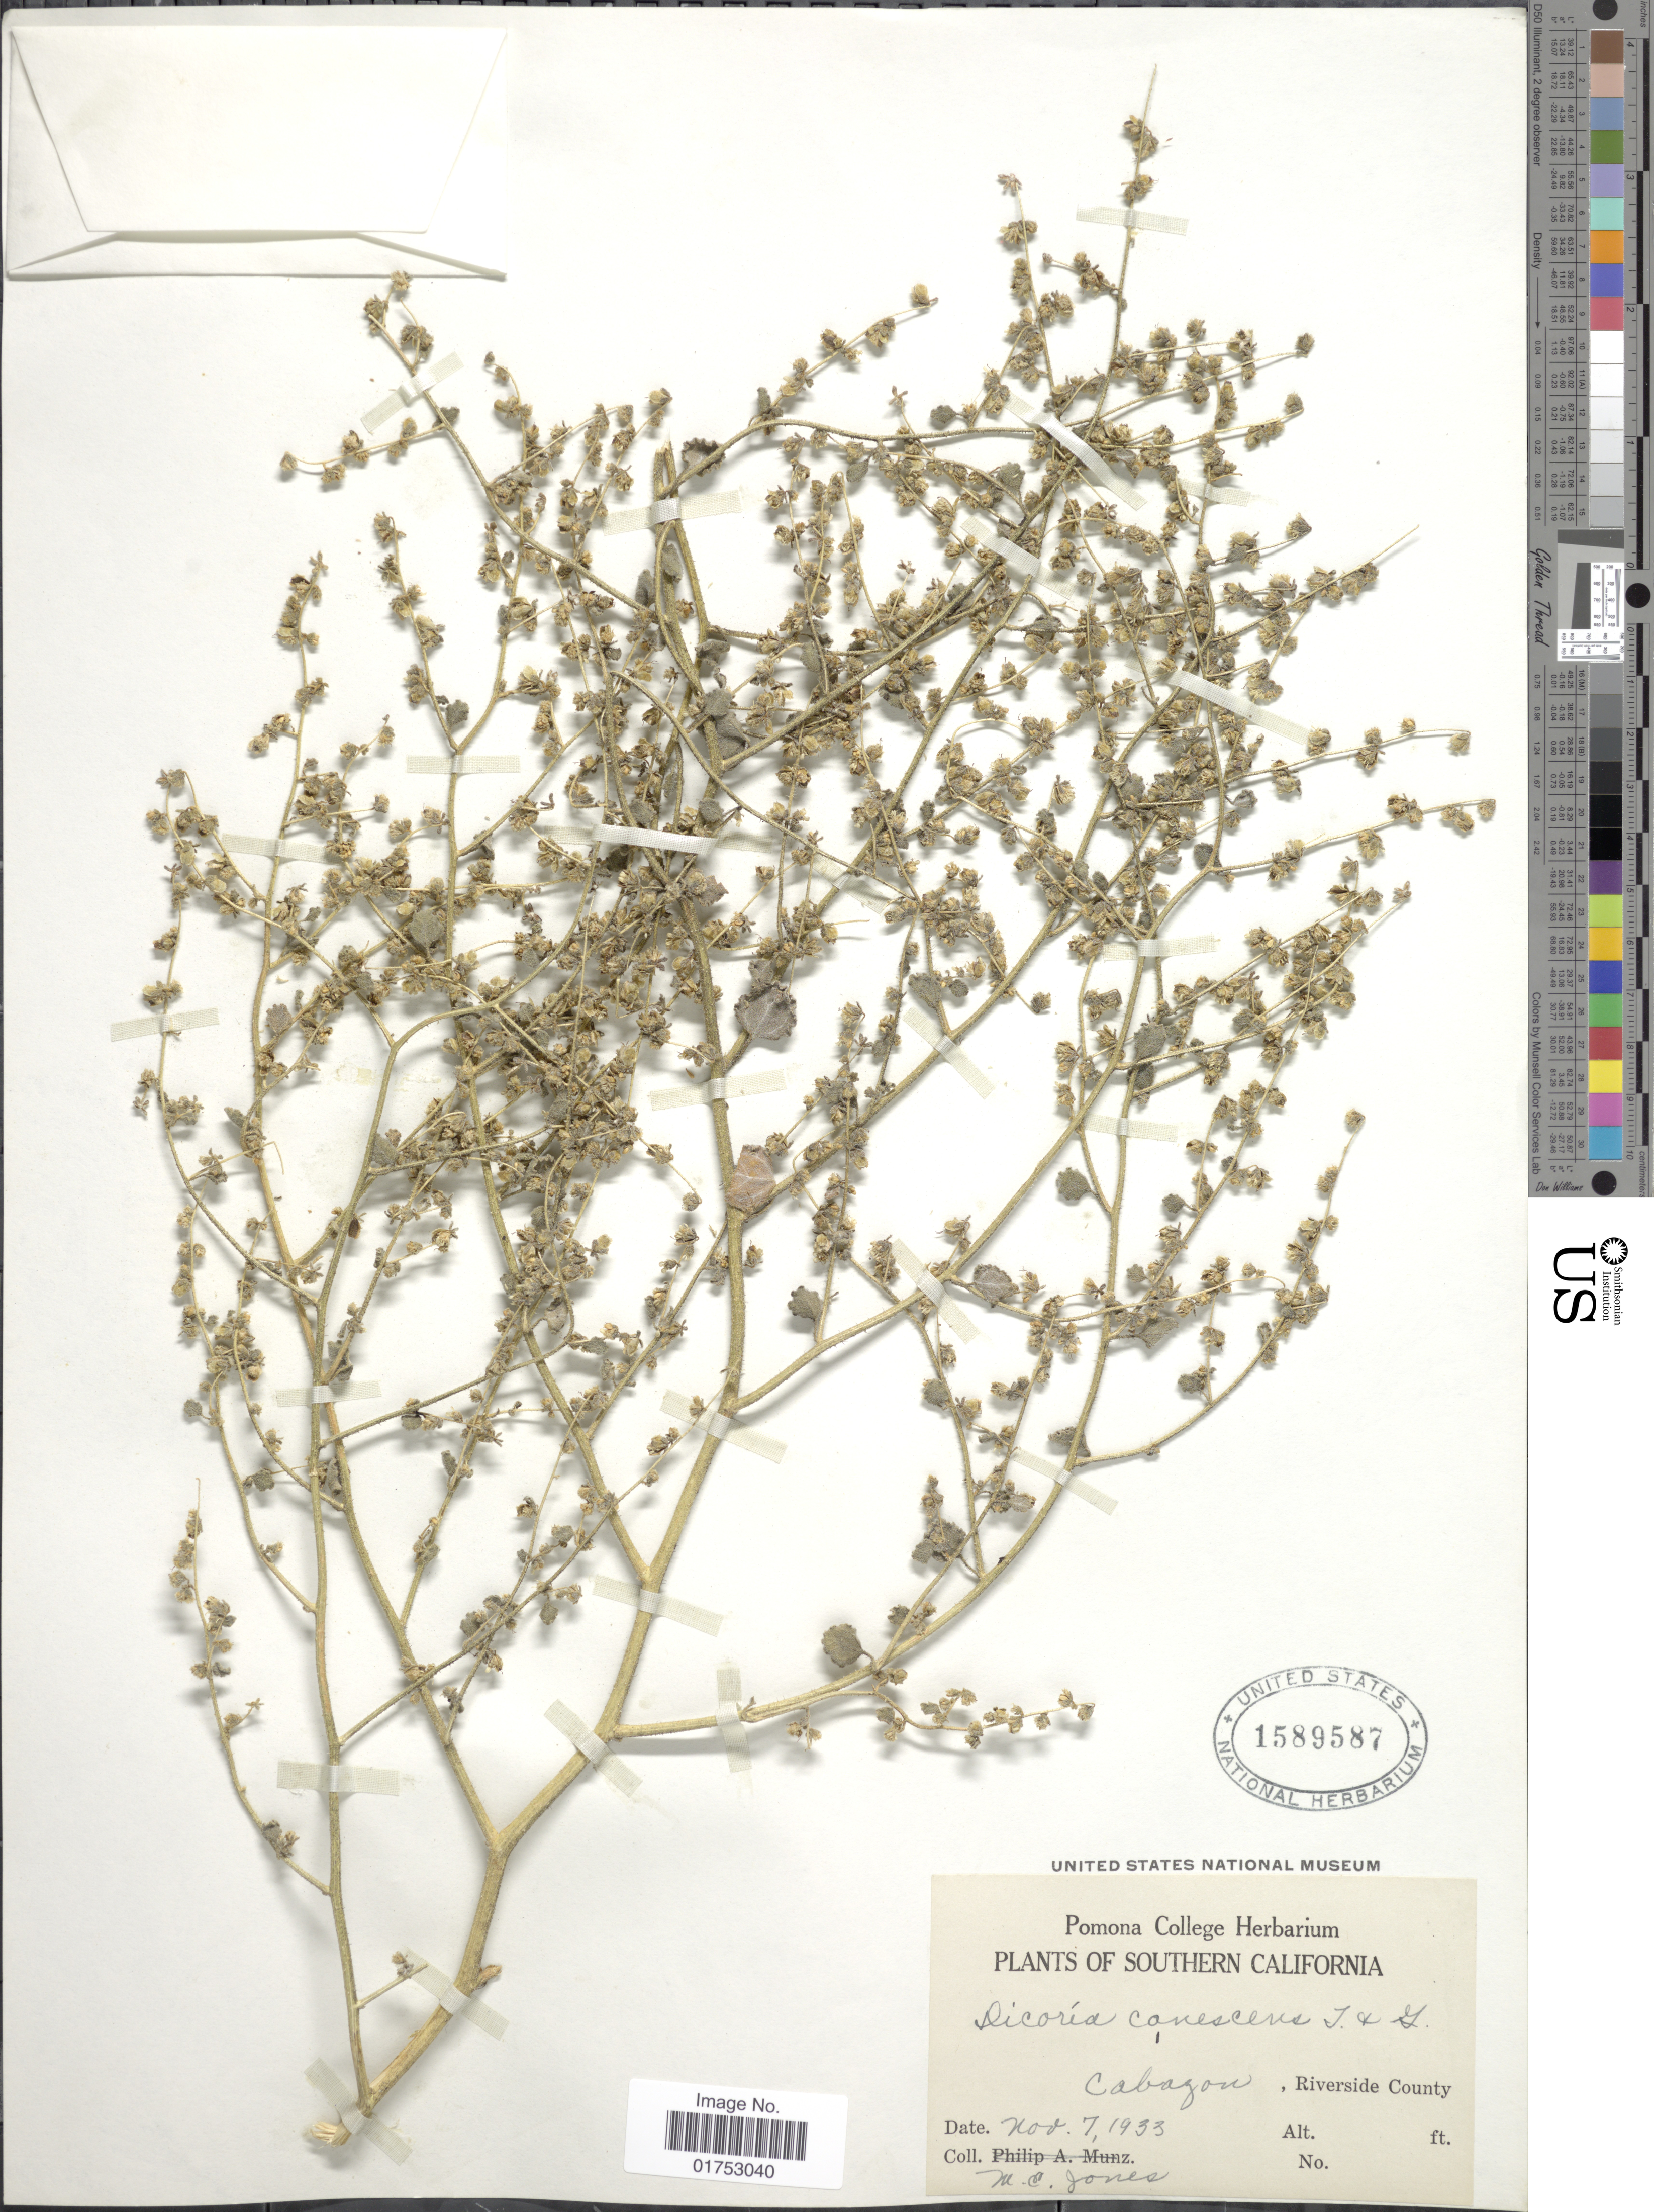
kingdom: Plantae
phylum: Tracheophyta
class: Magnoliopsida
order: Asterales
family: Asteraceae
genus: Dicoria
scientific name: Dicoria canescens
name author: A. Gray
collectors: M. E. Jones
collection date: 1933-11-07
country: United States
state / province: California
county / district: Riverside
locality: Cabazon, Riverside County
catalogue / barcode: US 1589587